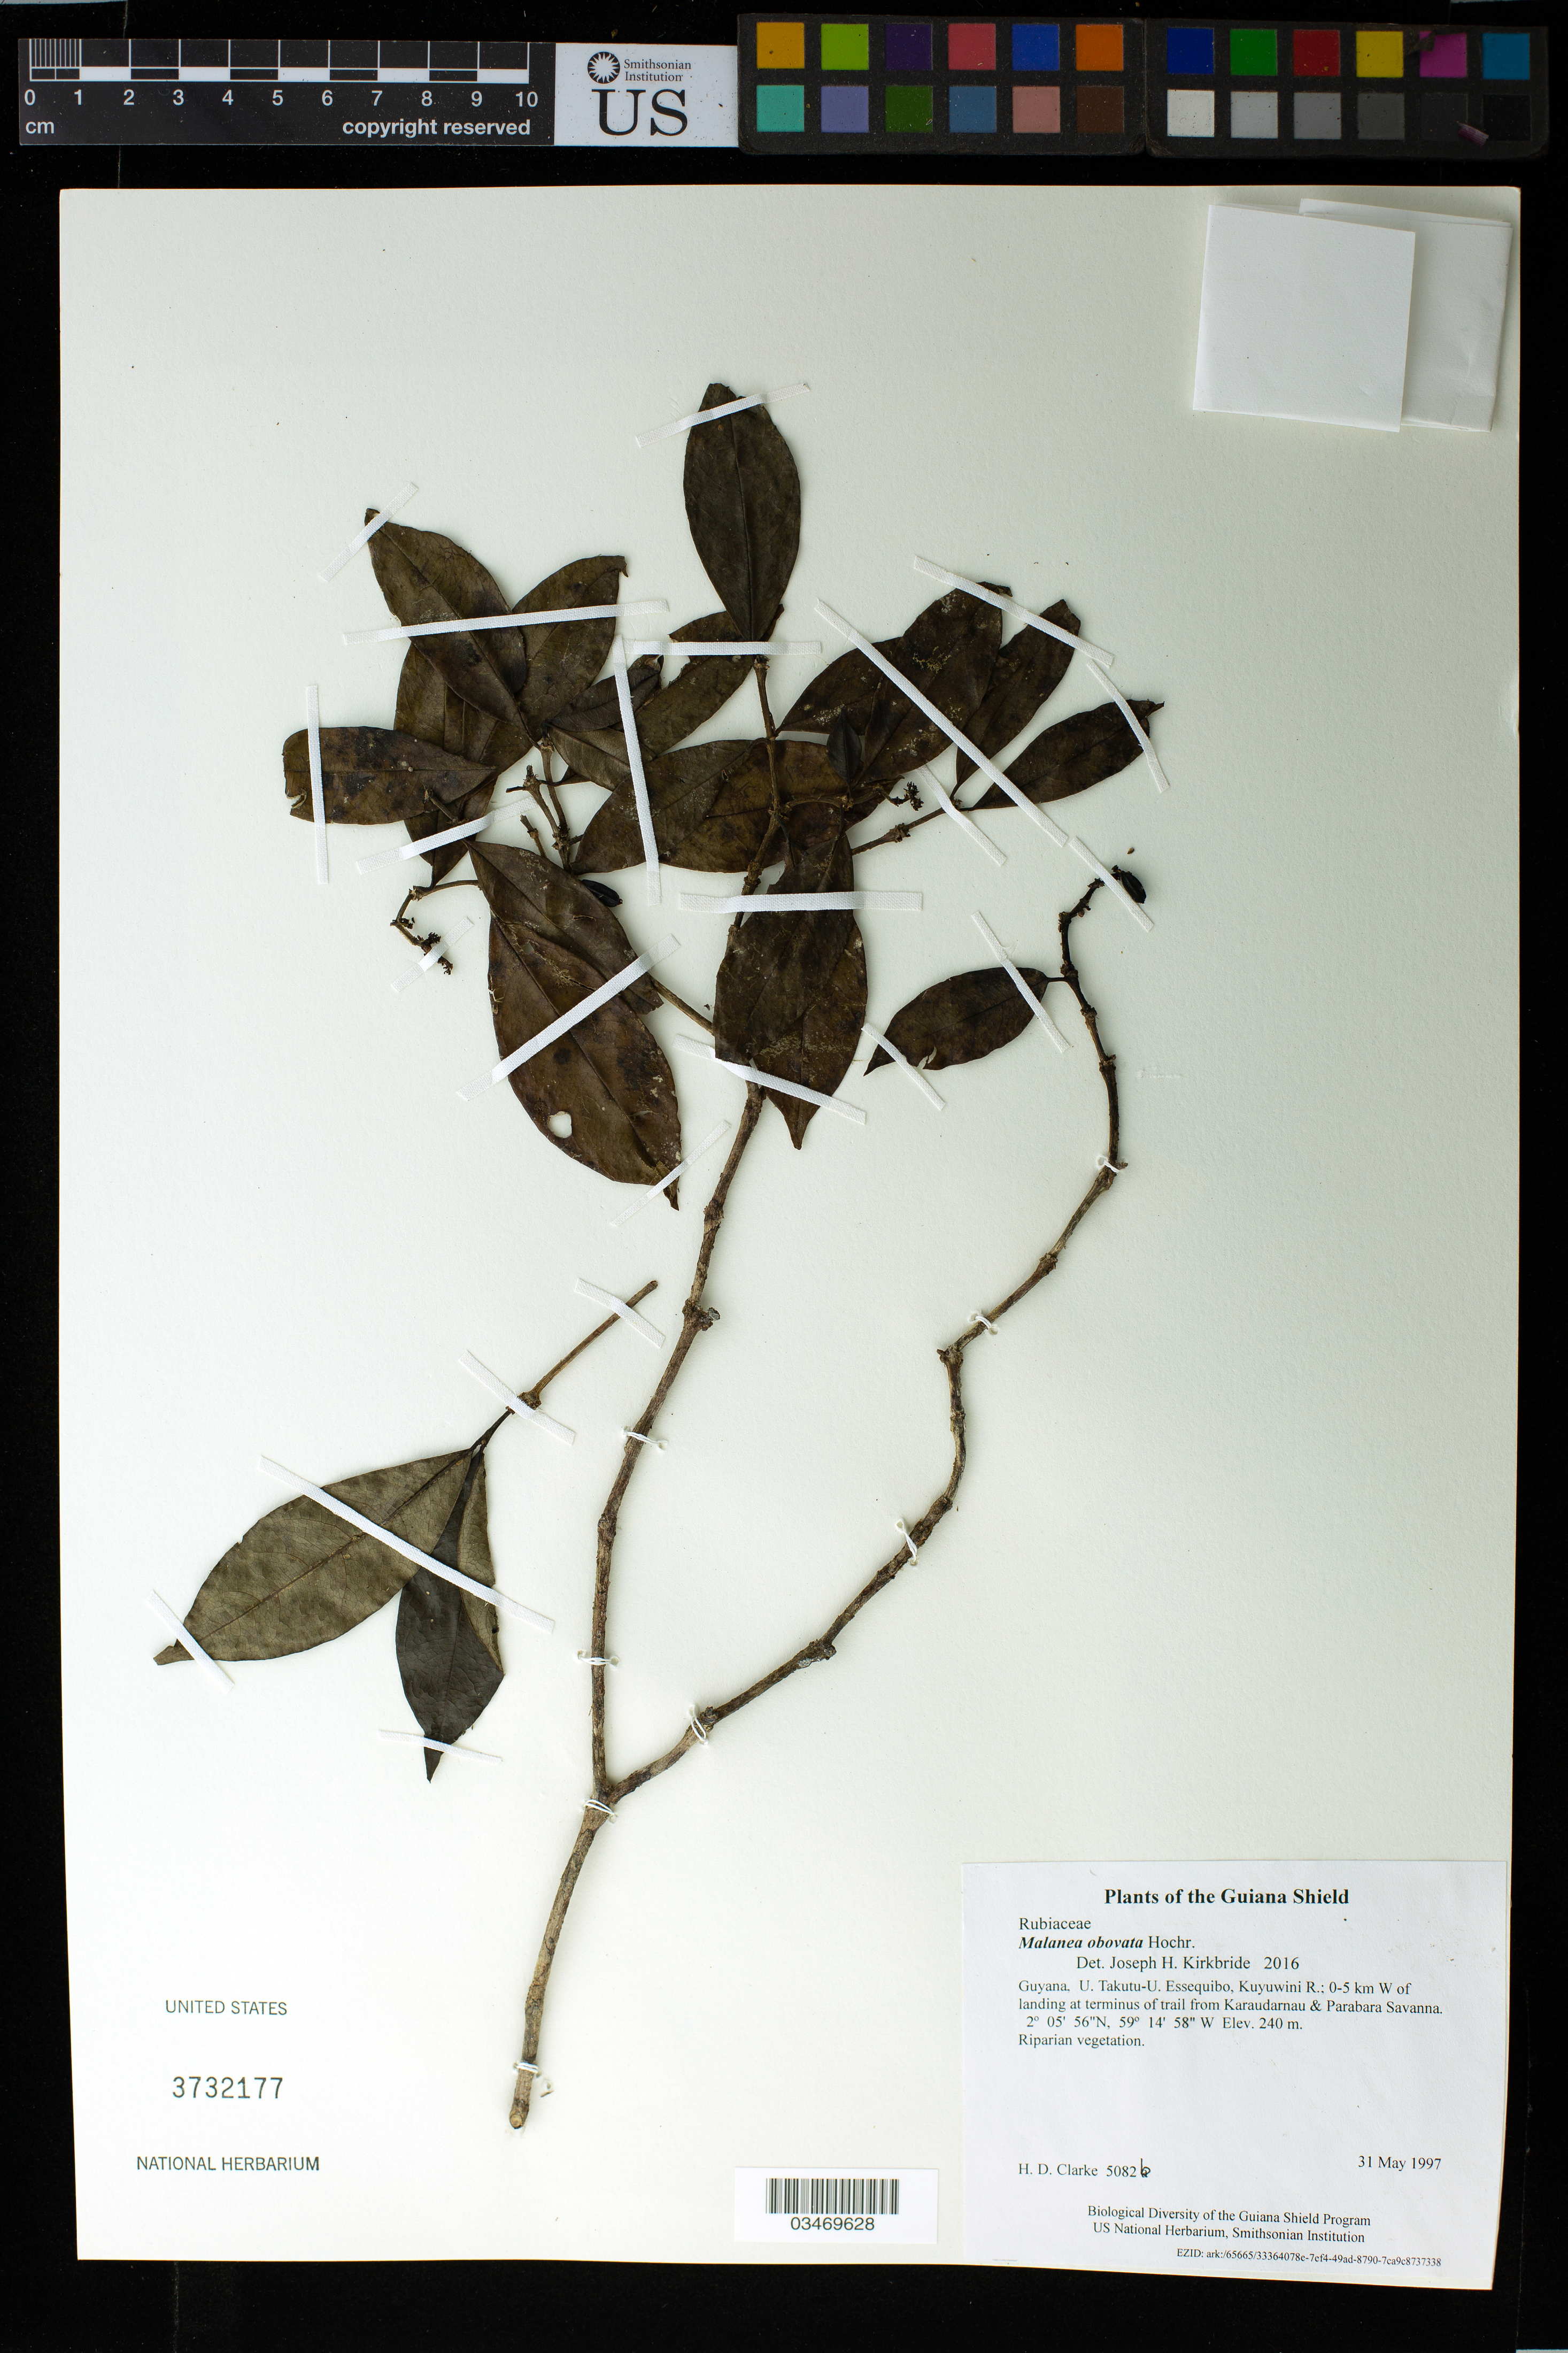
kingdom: Plantae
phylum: Tracheophyta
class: Magnoliopsida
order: Gentianales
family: Rubiaceae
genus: Malanea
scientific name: Malanea obovata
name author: Hochr.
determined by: Kirkbride, J. H.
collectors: H. D. Clarke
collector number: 5082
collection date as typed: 31 May 1997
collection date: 1997-05-31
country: Guyana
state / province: U. Takutu-U. Essequibo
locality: Kuyuwini R.; 0-5 km W of landing at terminus of trail from Karaudarnau & Parabara Savanna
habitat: Riparian vegetation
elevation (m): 240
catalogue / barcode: US 3732177